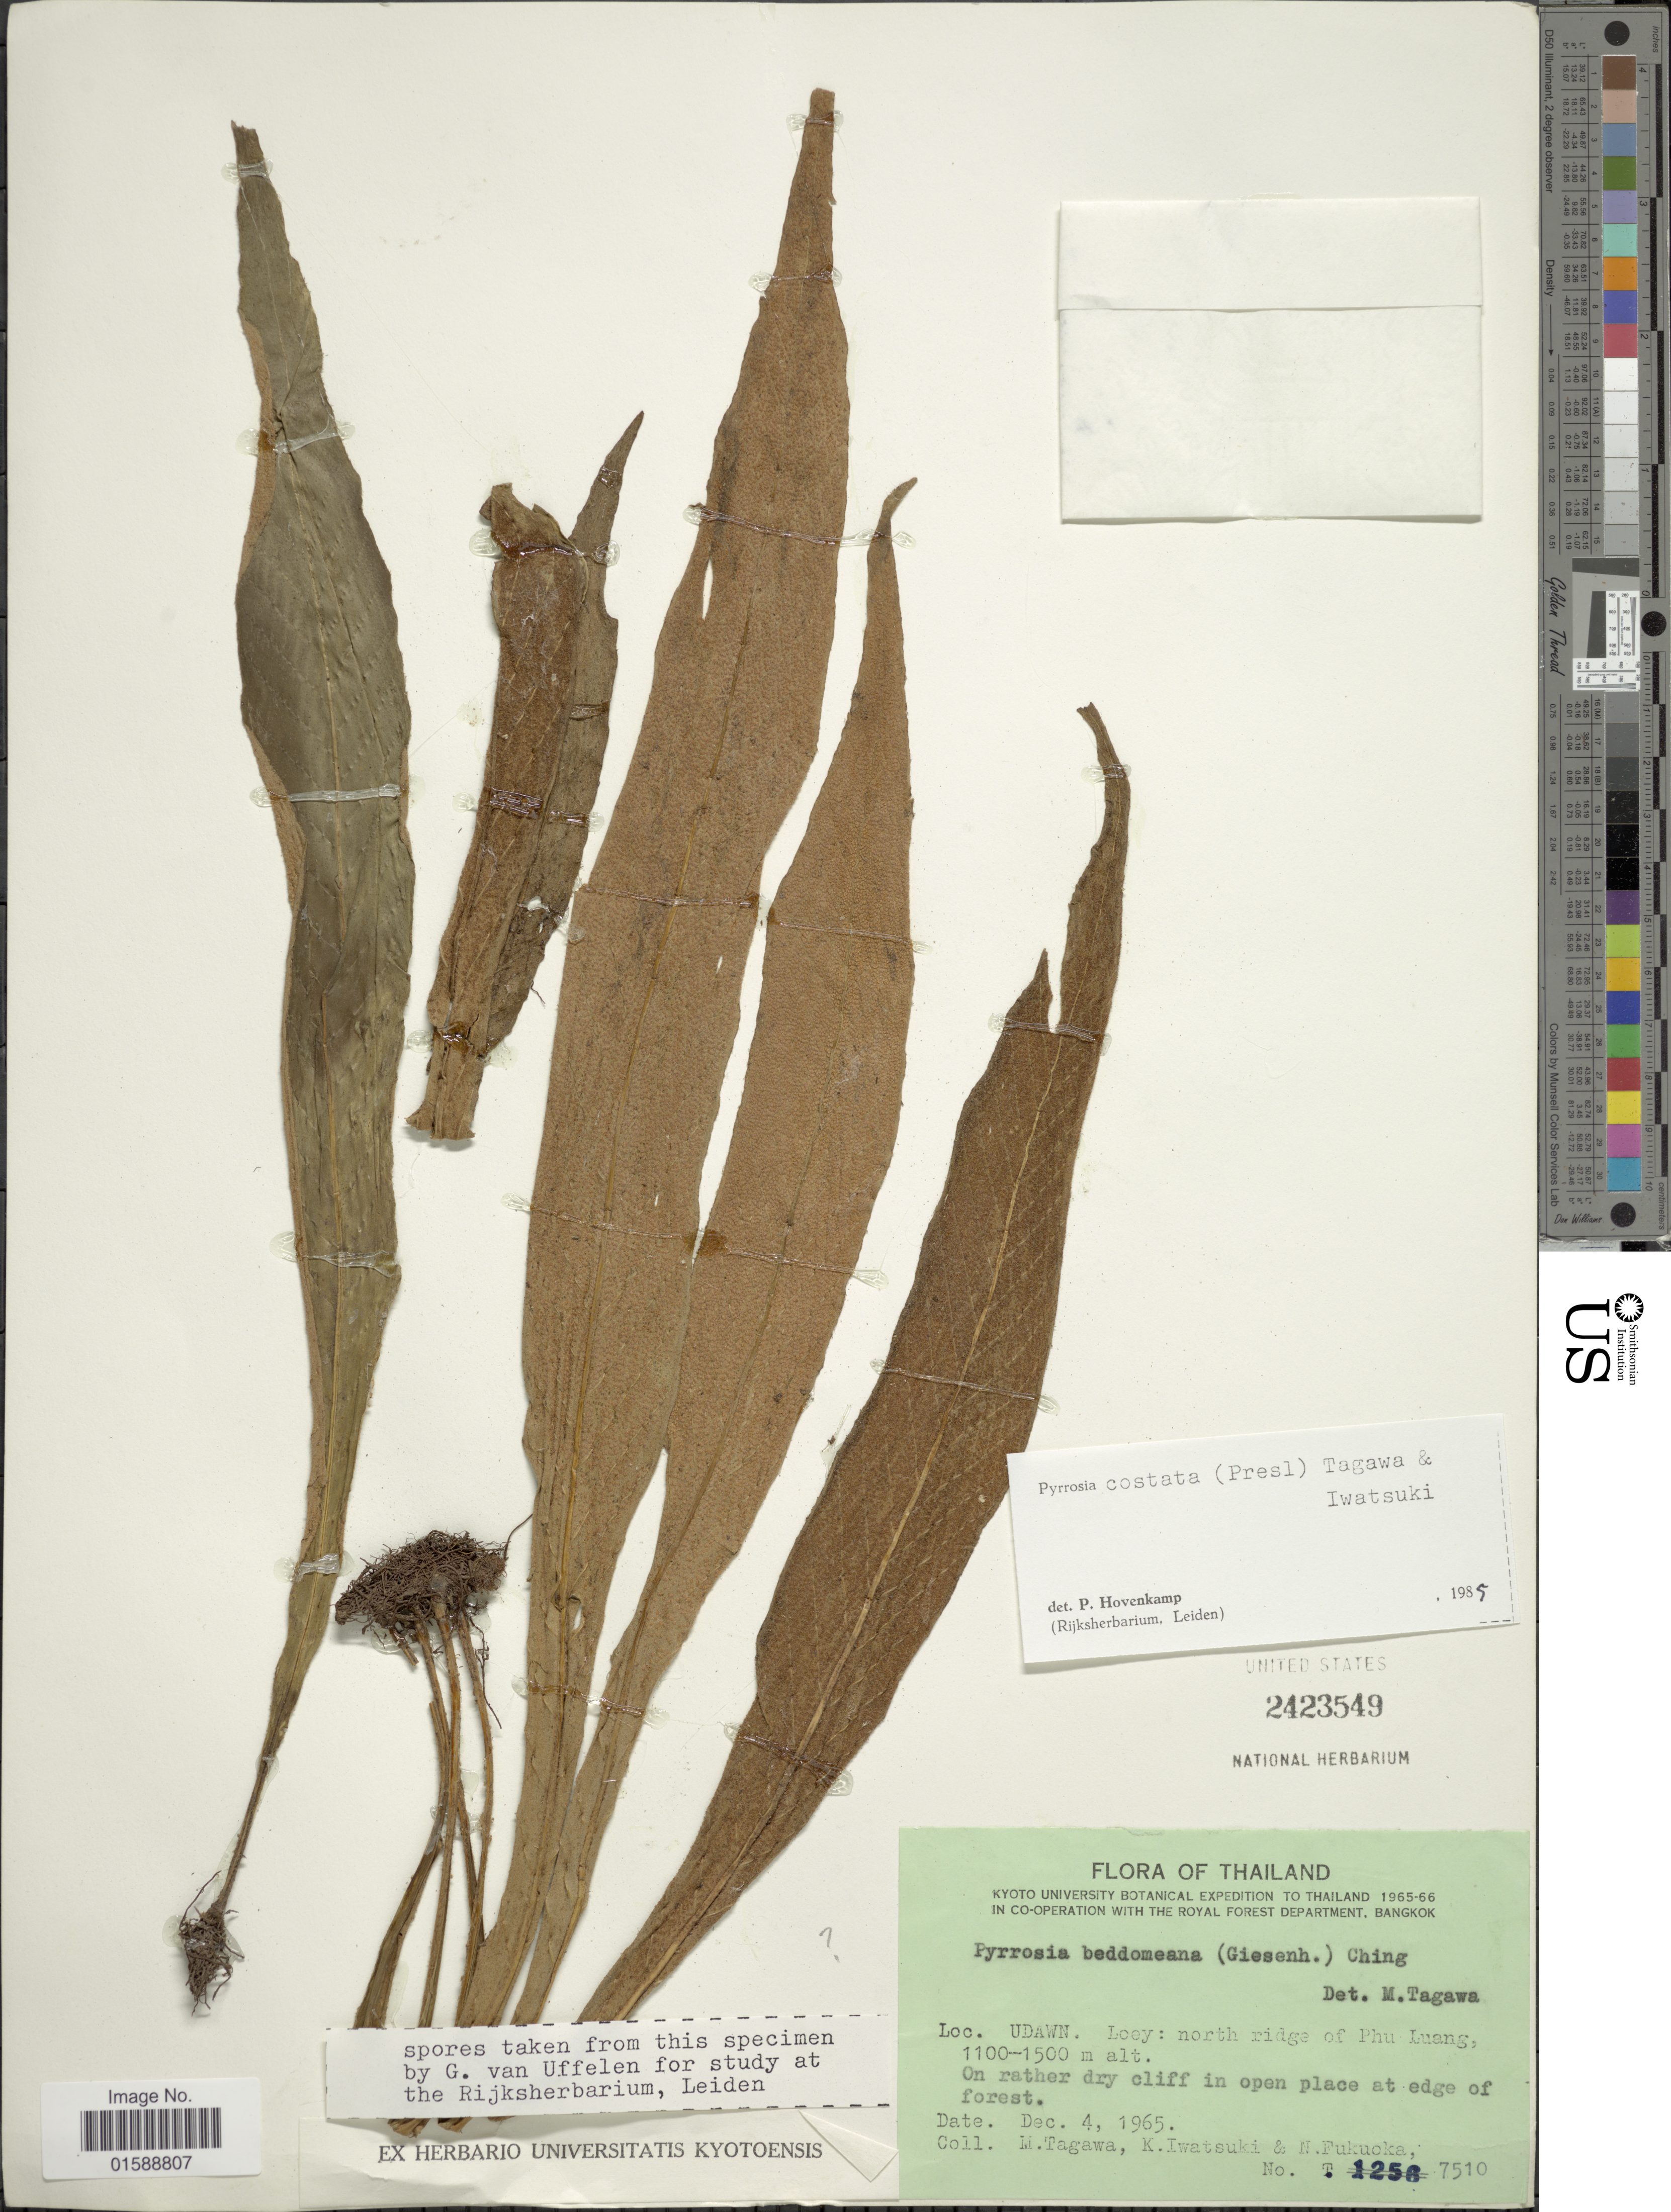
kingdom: Plantae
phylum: Tracheophyta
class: Polypodiopsida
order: Polypodiales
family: Polypodiaceae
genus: Pyrrosia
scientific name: Pyrrosia costata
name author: (Wall. ex C. Presl) Tagawa & K. Iwats.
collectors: M. Tagawa, K. Iwatsuki & N. Fukuoka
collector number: T7510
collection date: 1965-12-04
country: Thailand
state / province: Loei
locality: Udawn. Loey: north ridge of Phu Luang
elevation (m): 1100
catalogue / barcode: US 2423549